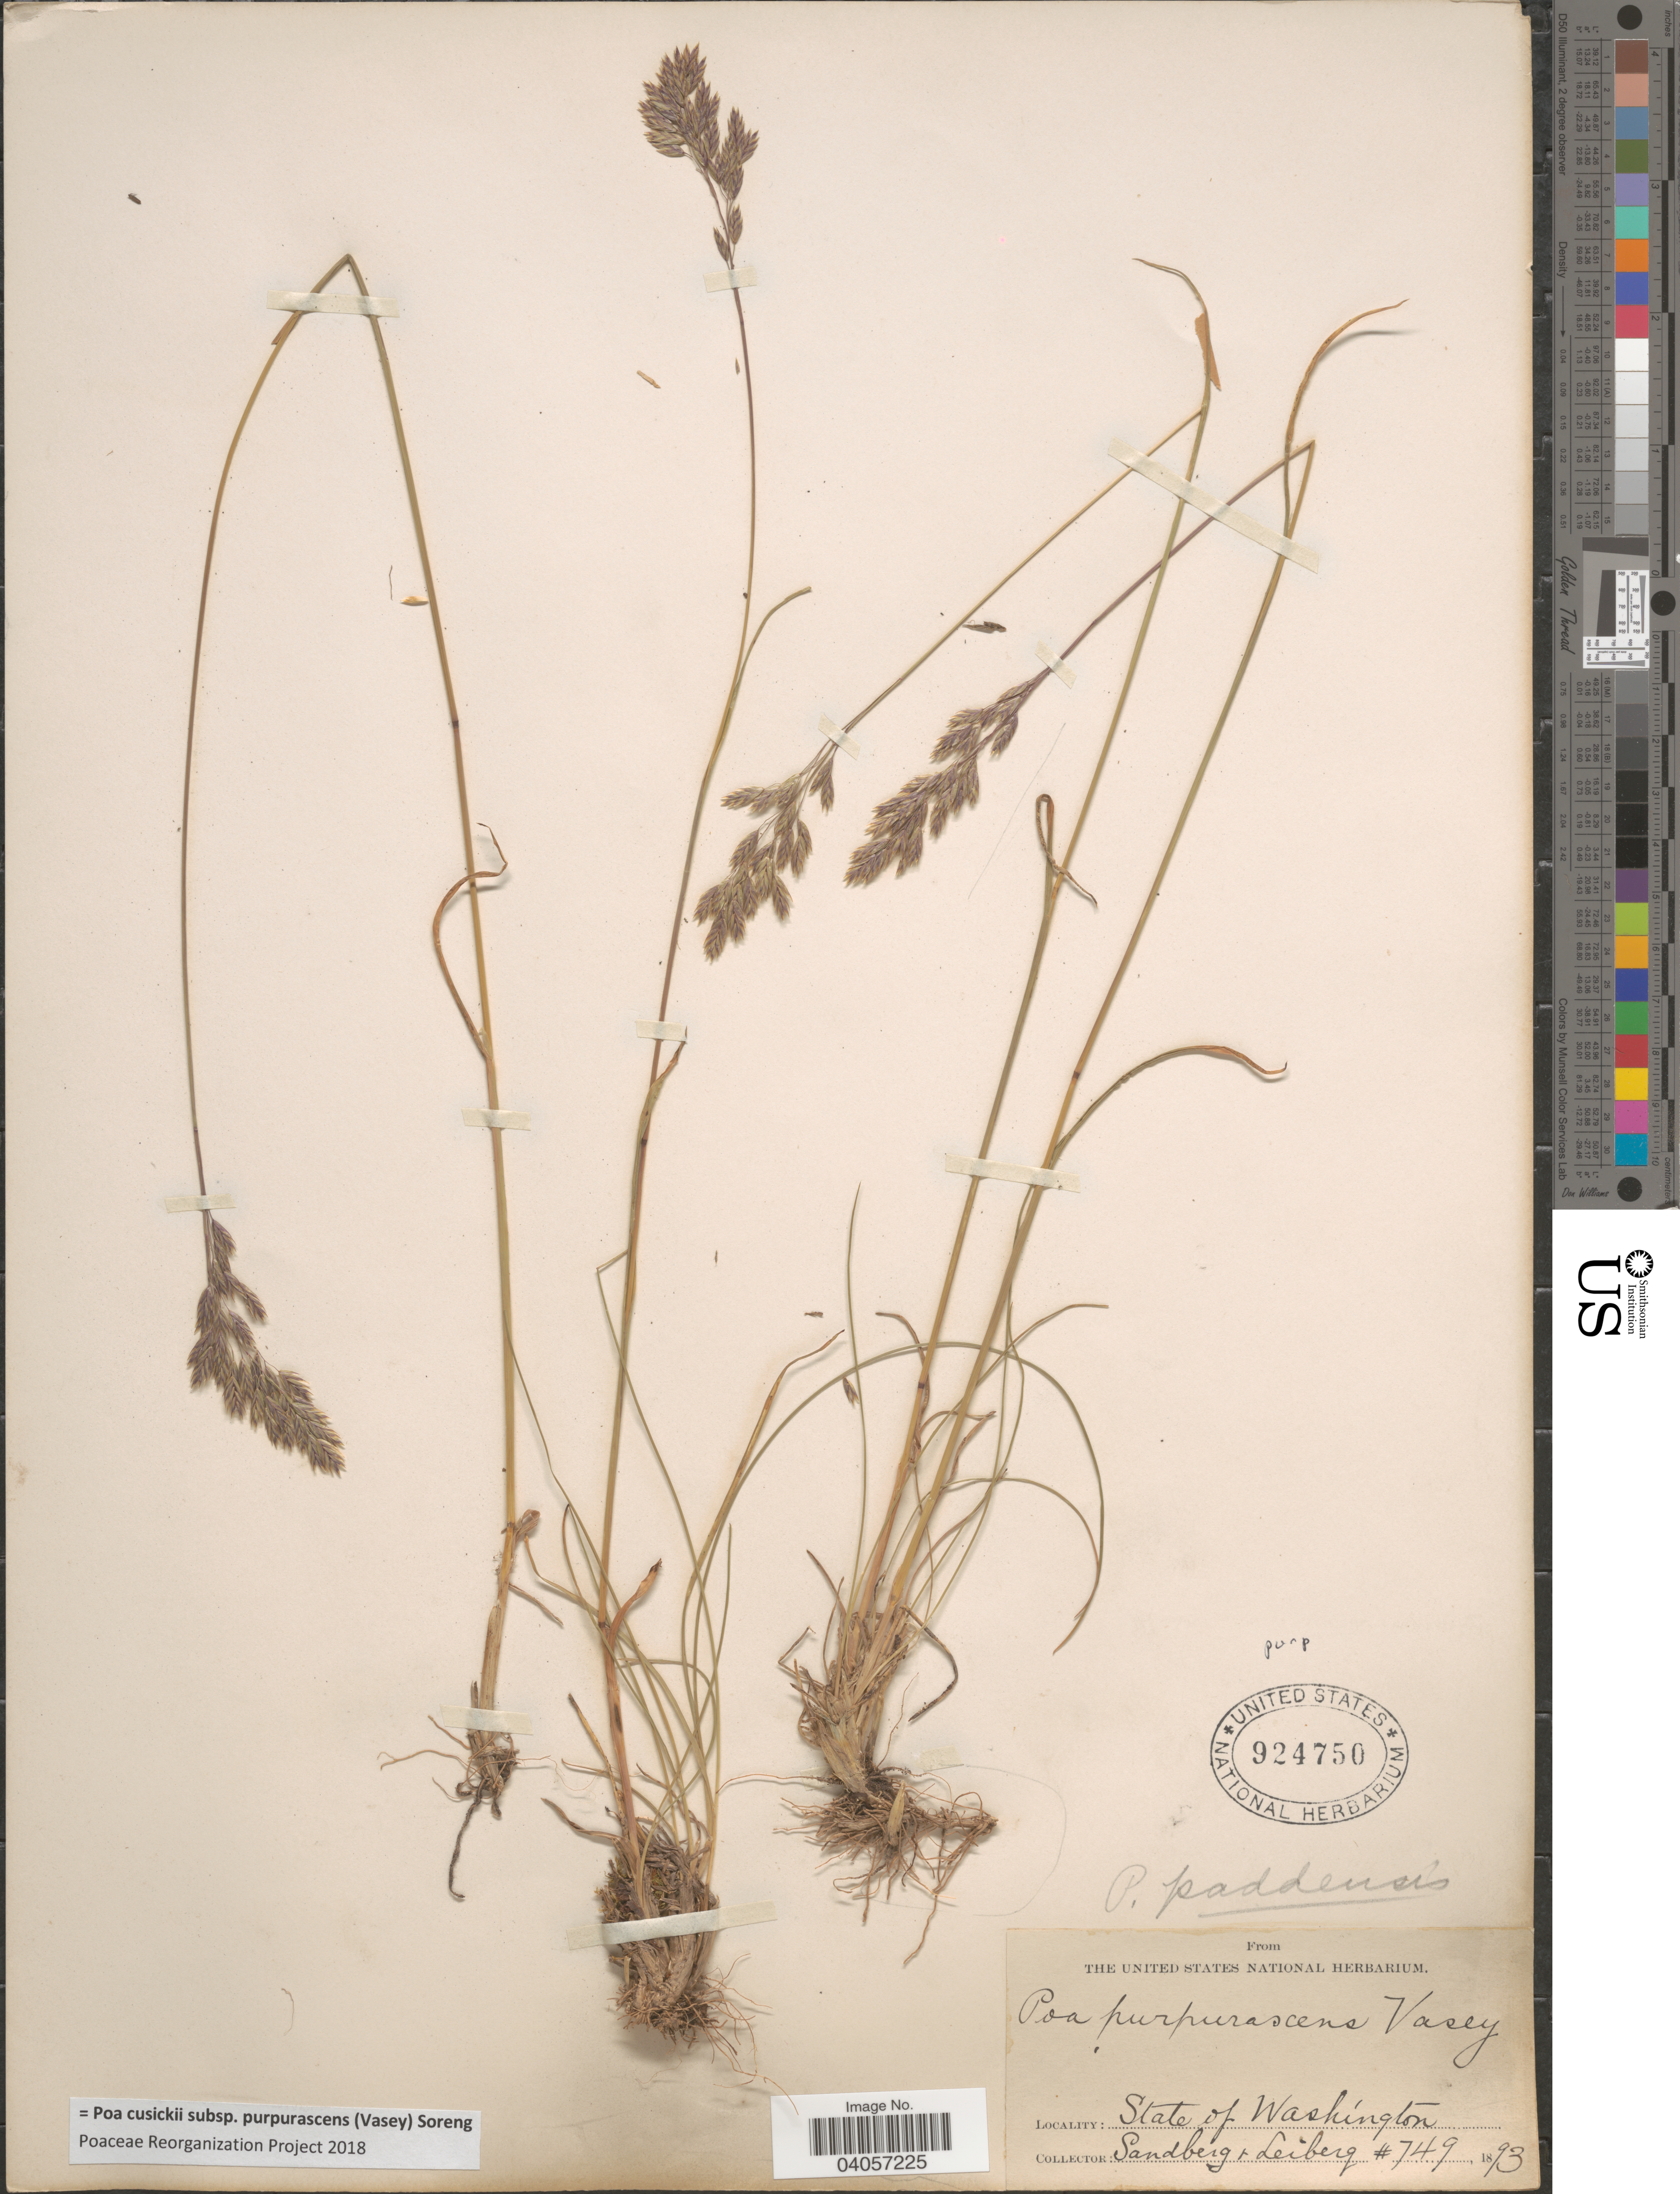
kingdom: Plantae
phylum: Tracheophyta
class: Liliopsida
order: Poales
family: Poaceae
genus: Poa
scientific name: Poa cusickii subsp. purpurascens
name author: (Vasey) Soreng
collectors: Sandberg & -. Leiberg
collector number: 749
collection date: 1893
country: United States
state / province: Washington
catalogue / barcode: US 924750